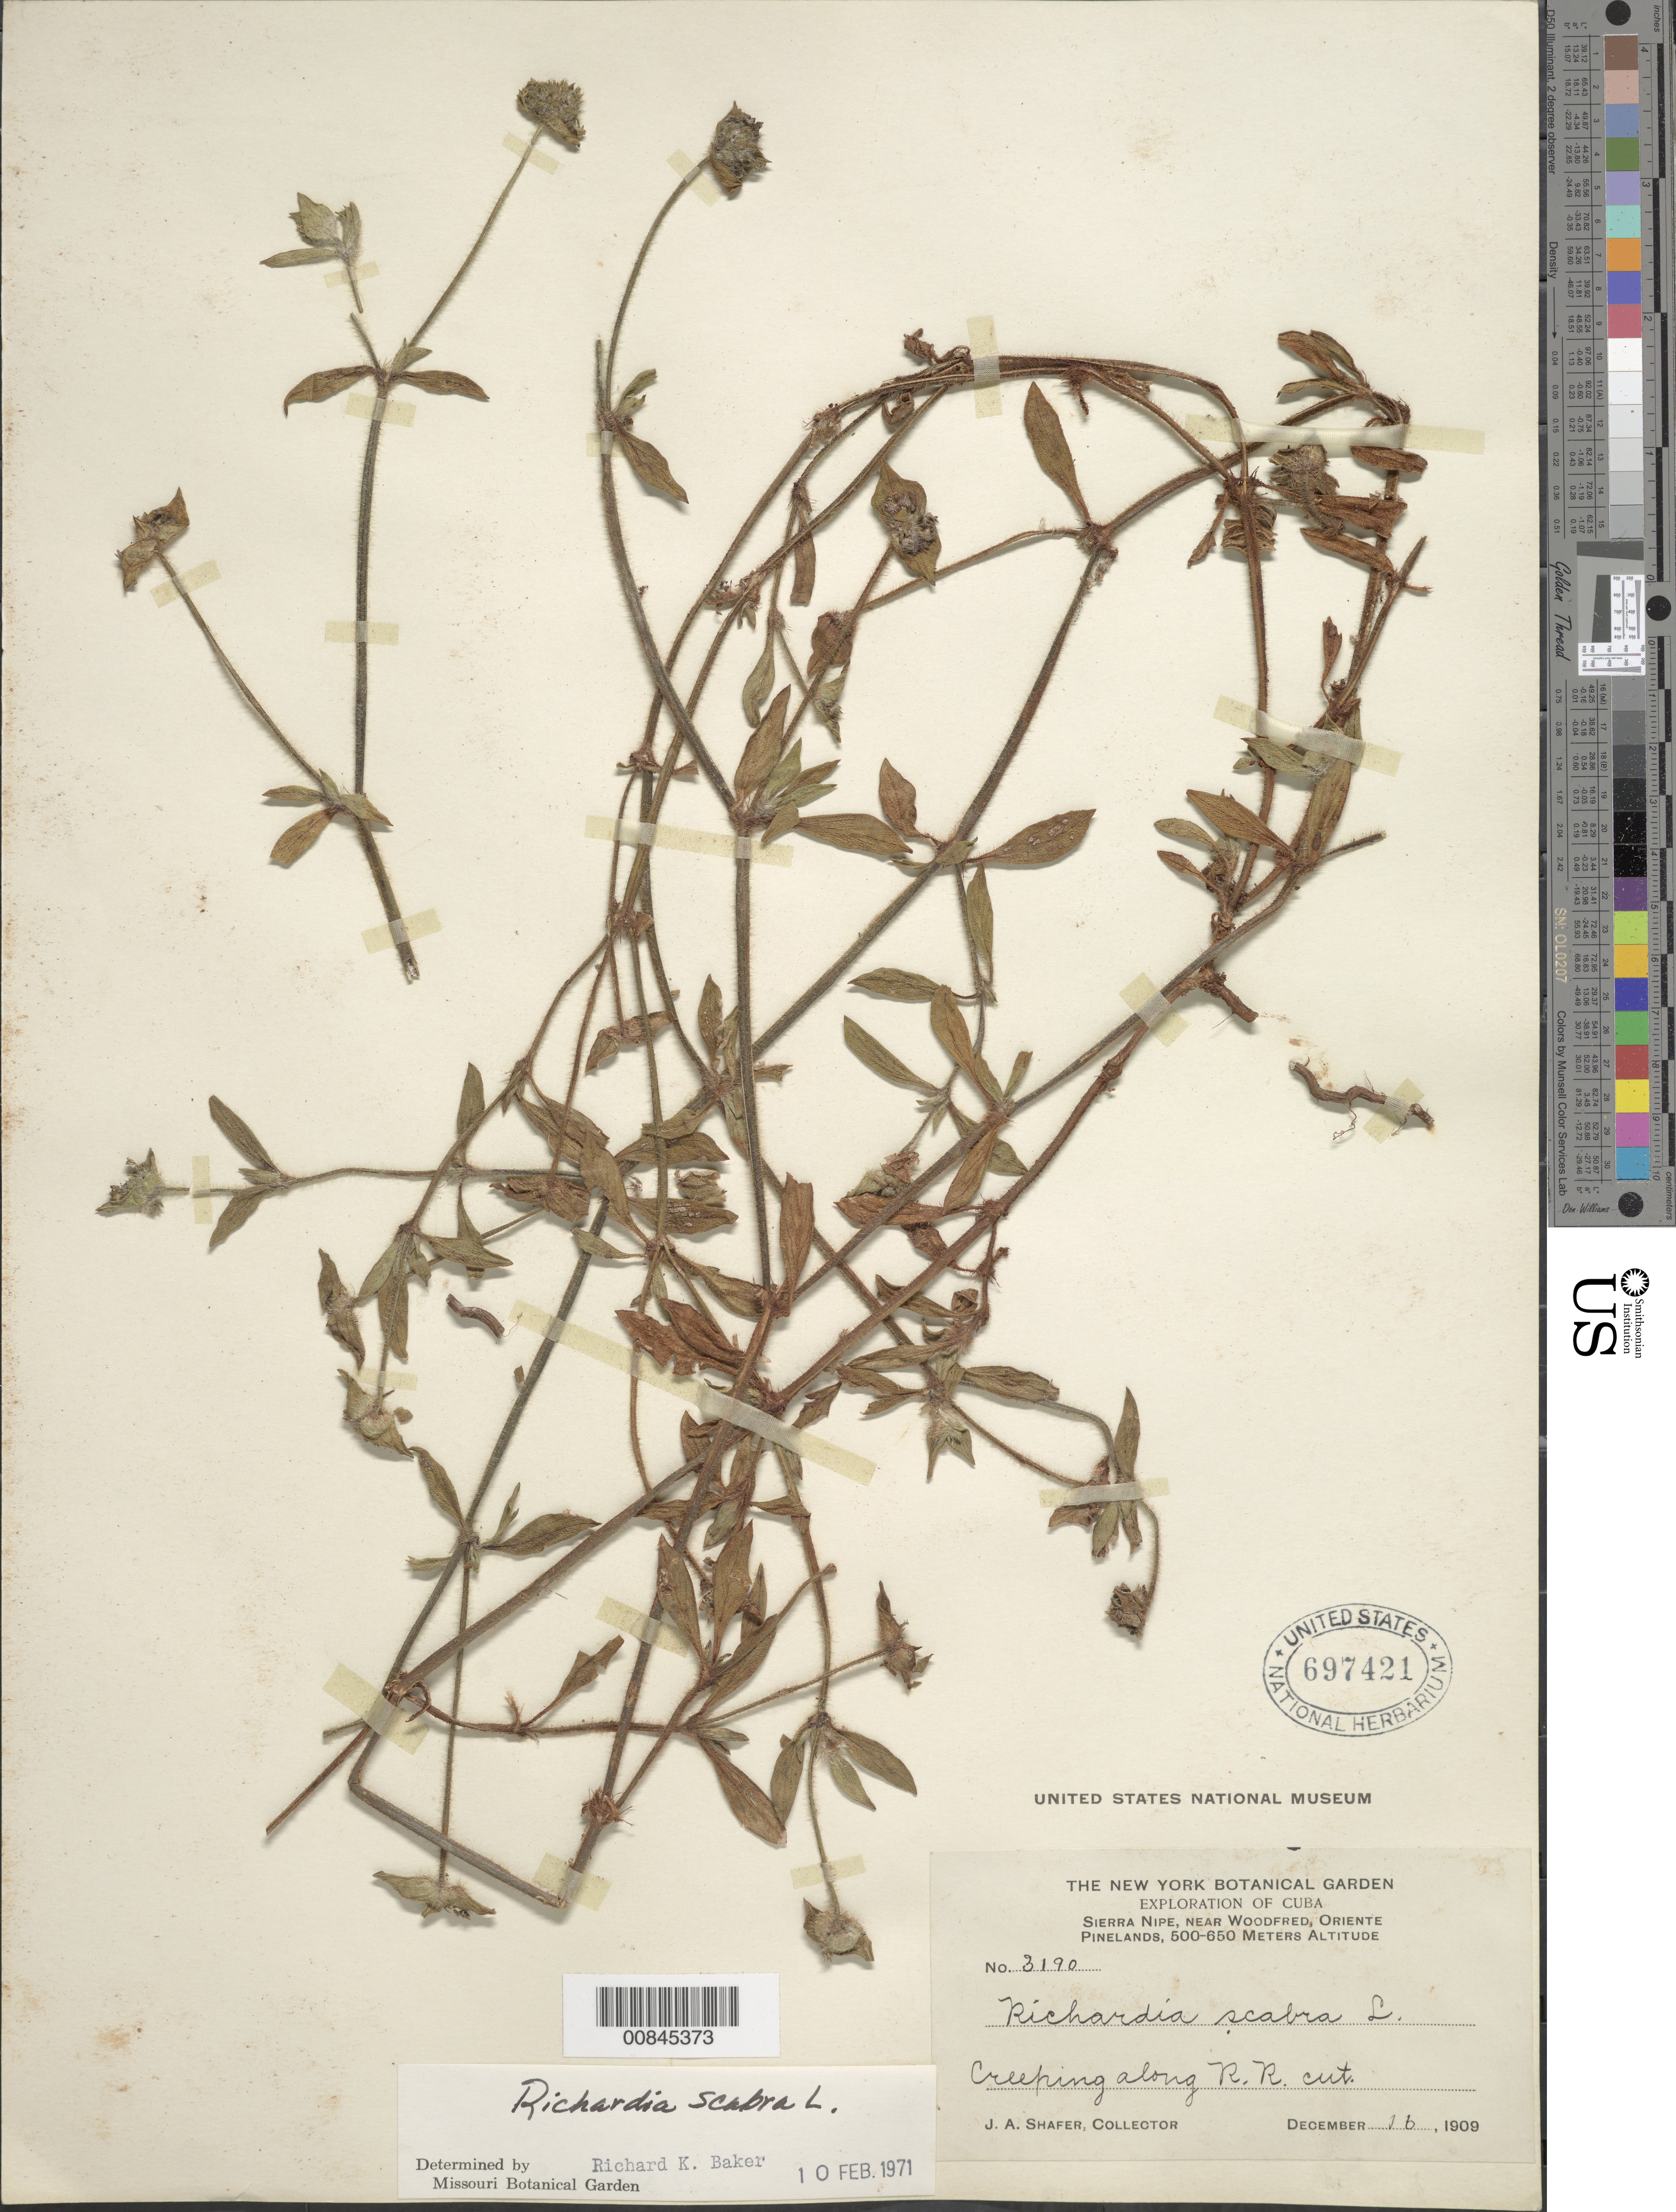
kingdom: Plantae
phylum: Tracheophyta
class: Magnoliopsida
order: Gentianales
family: Rubiaceae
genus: Richardia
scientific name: Richardia scabra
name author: L.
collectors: J. A. Shafer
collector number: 3190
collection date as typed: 16 Dec 1909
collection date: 1909-12-16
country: Cuba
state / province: Oriente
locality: Sierra Nipe, near Woodfred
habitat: Pinelands, along railroad cut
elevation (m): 500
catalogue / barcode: US 697421